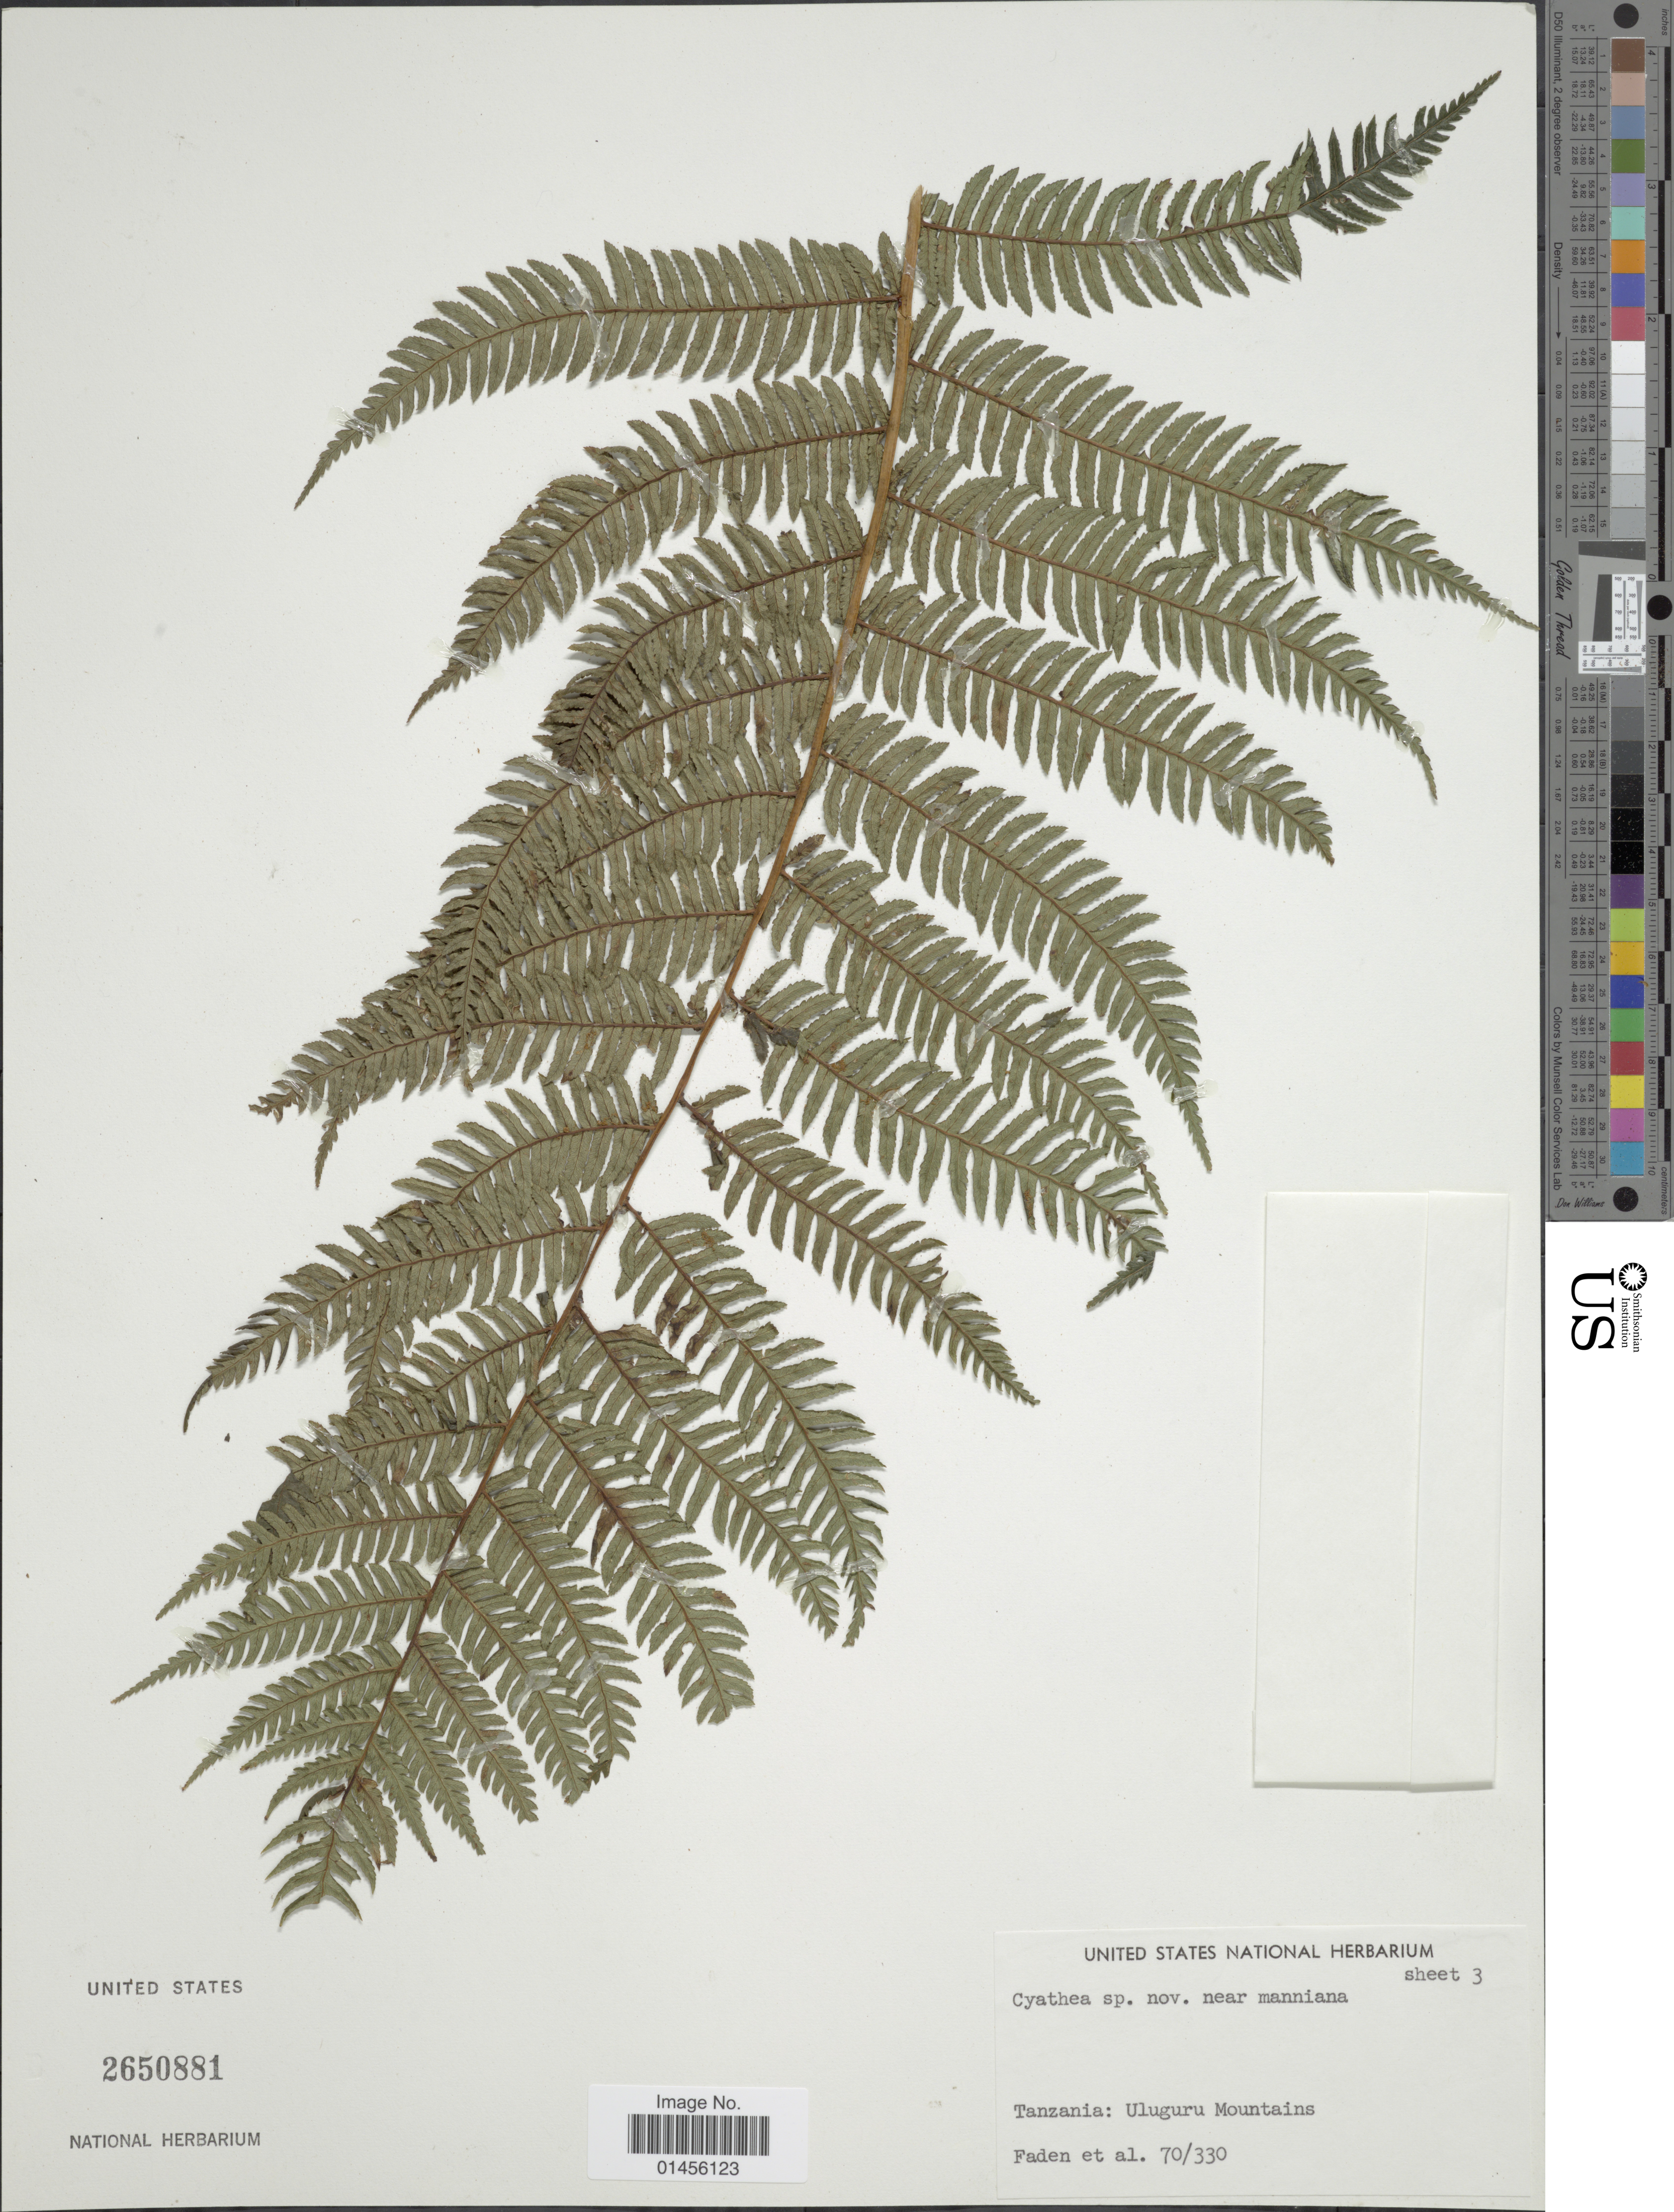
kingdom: Plantae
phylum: Tracheophyta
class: Polypodiopsida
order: Cyatheales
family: Cyatheaceae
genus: Alsophila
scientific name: Alsophila sp.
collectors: R. B. Faden & et al.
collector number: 70/330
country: Tanzania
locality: Uluguru Mountains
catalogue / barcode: US 2650881